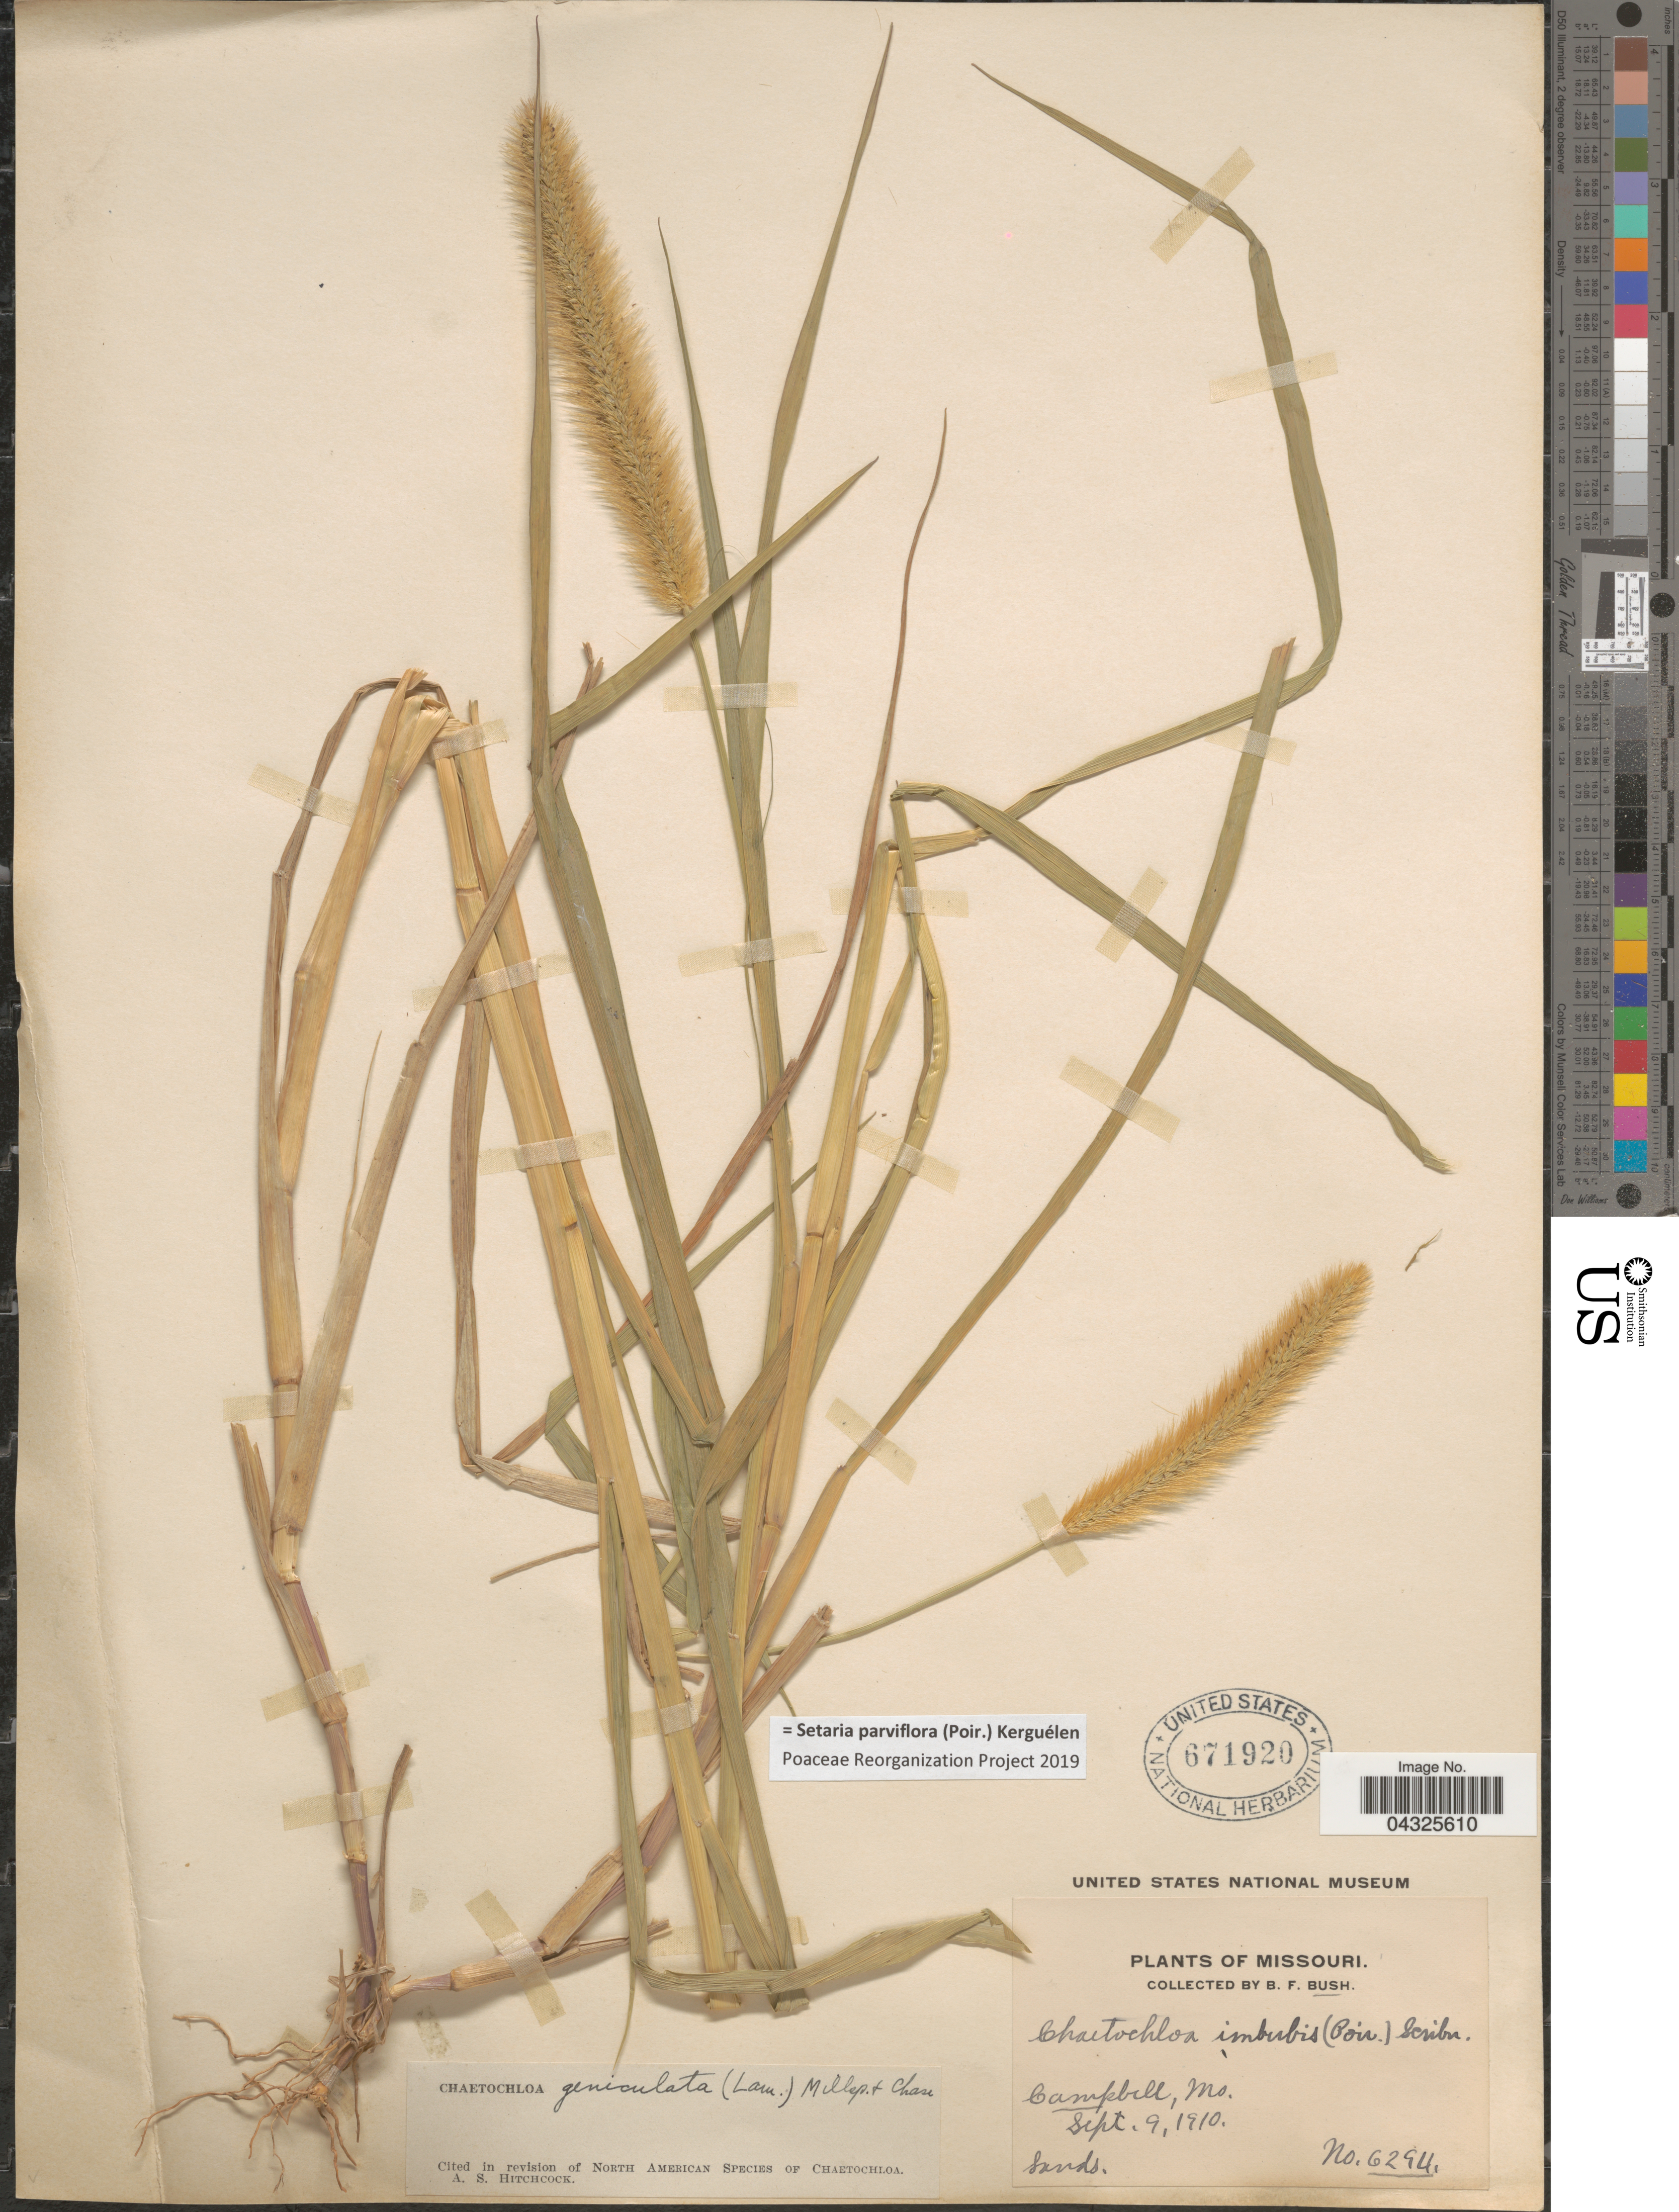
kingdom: Plantae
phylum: Tracheophyta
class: Liliopsida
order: Poales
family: Poaceae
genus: Setaria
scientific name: Setaria parviflora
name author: (Poir.) Kerguélen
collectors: B. F. Bush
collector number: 6294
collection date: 1910-09-09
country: United States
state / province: Missouri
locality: Campbell.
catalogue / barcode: US 671920